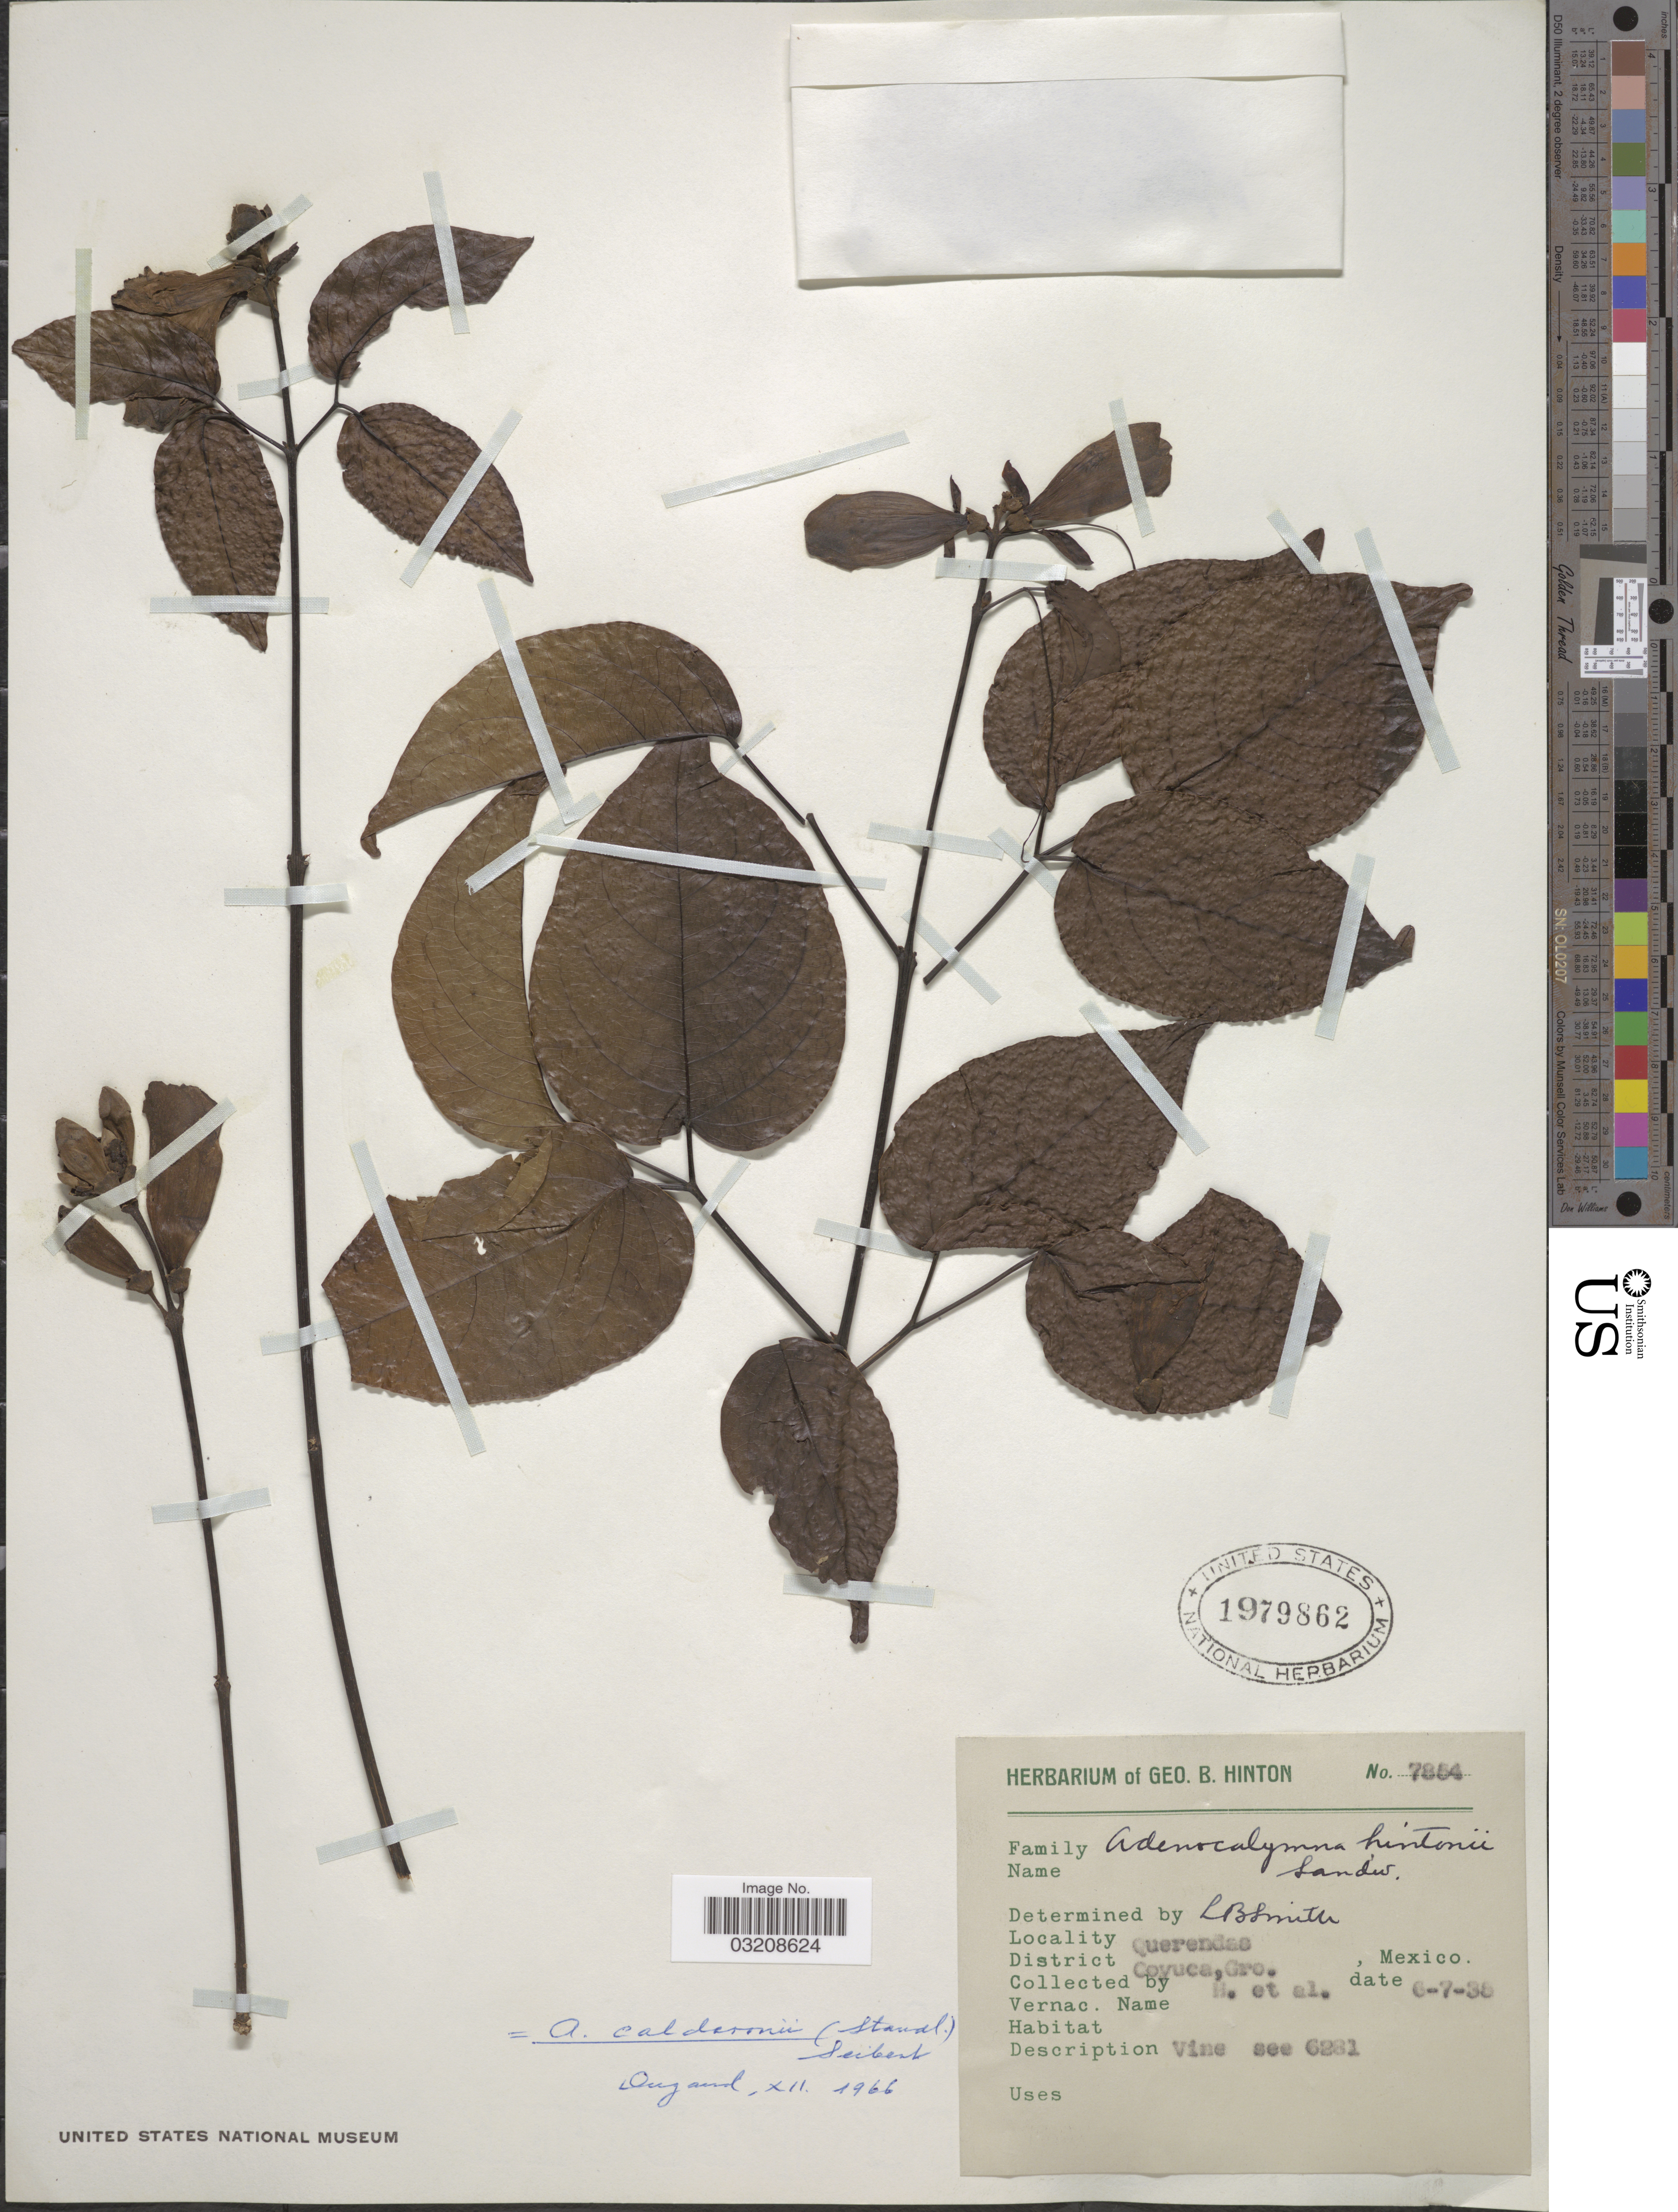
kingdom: Plantae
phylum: Tracheophyta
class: Magnoliopsida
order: Lamiales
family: Bignoniaceae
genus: Adenocalymma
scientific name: Adenocalymma calderonii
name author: (Standl.) Seibert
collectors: G. B. Hinton & et al.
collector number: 7854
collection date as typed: Transcribed d/m/y: 7/6/38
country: Mexico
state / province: Guerrero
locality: Querendas, District Coyuca.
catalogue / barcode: US 1979862